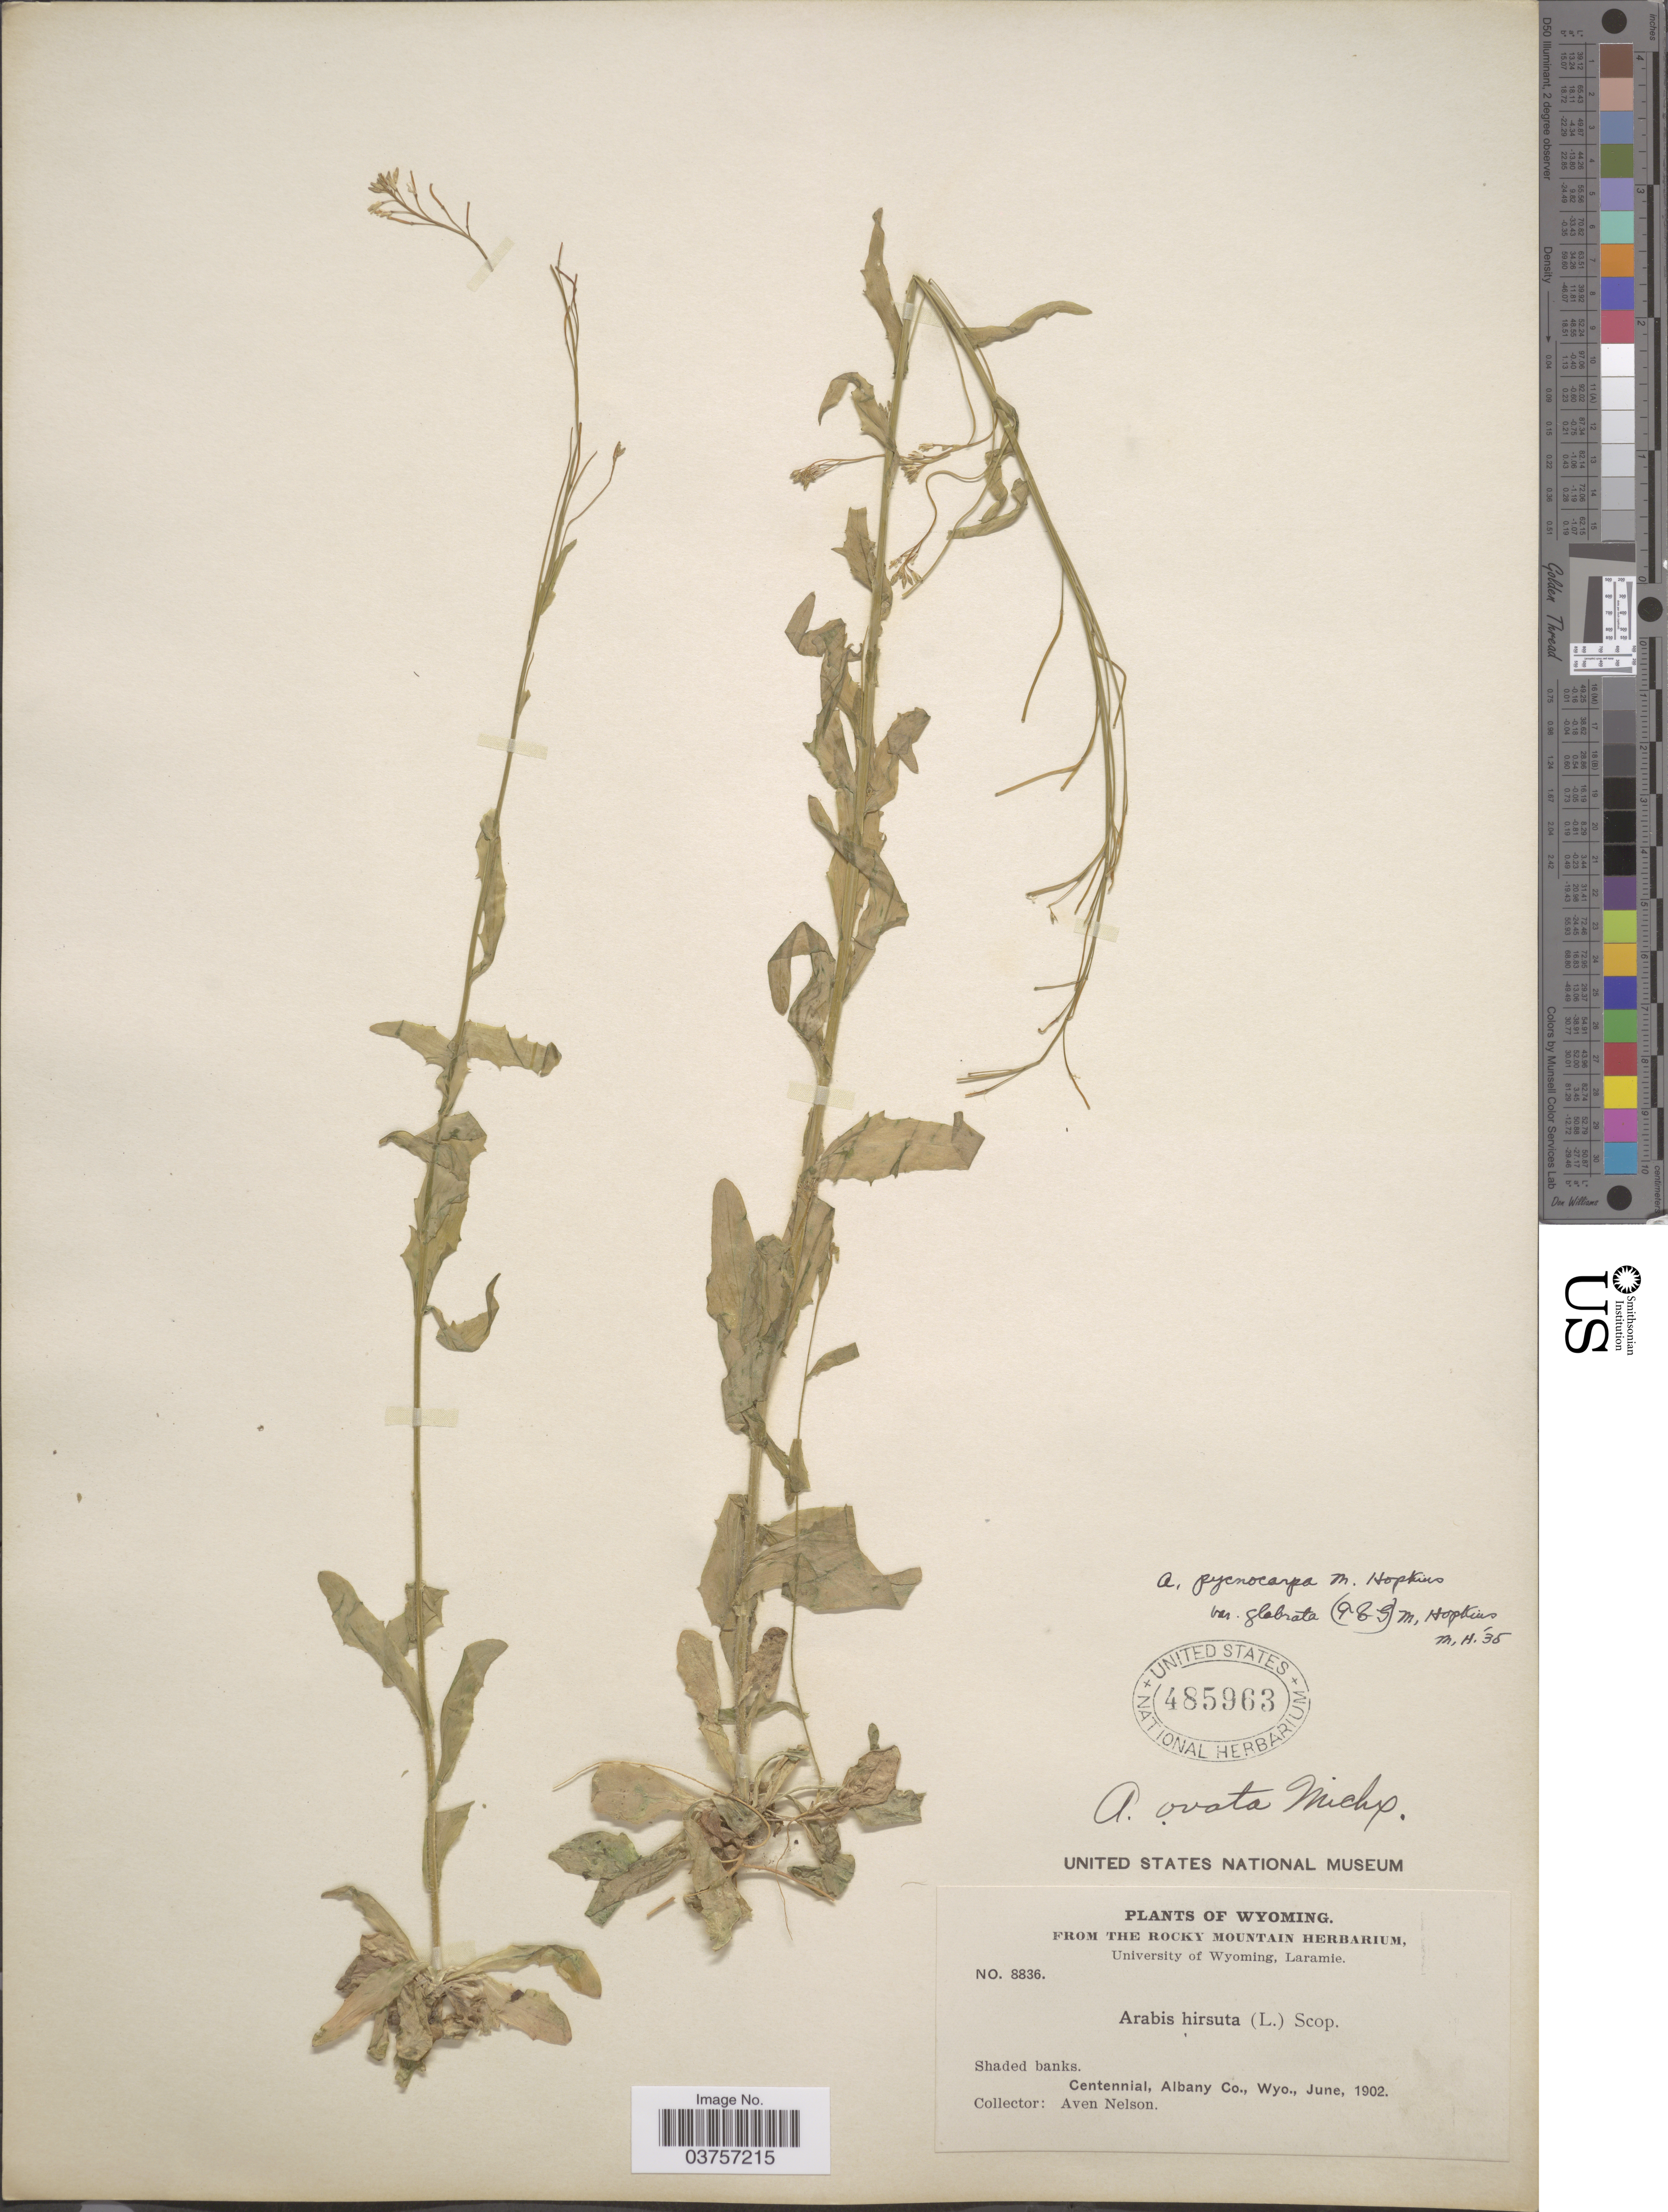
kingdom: Plantae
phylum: Tracheophyta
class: Magnoliopsida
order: Brassicales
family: Brassicaceae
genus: Arabis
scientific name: Arabis hirsuta var. glabrata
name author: Torr. & A. Gray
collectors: A. Nelson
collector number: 8836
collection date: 1902-06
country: United States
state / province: Wyoming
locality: Centennial, Albany Co.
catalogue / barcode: US 485963